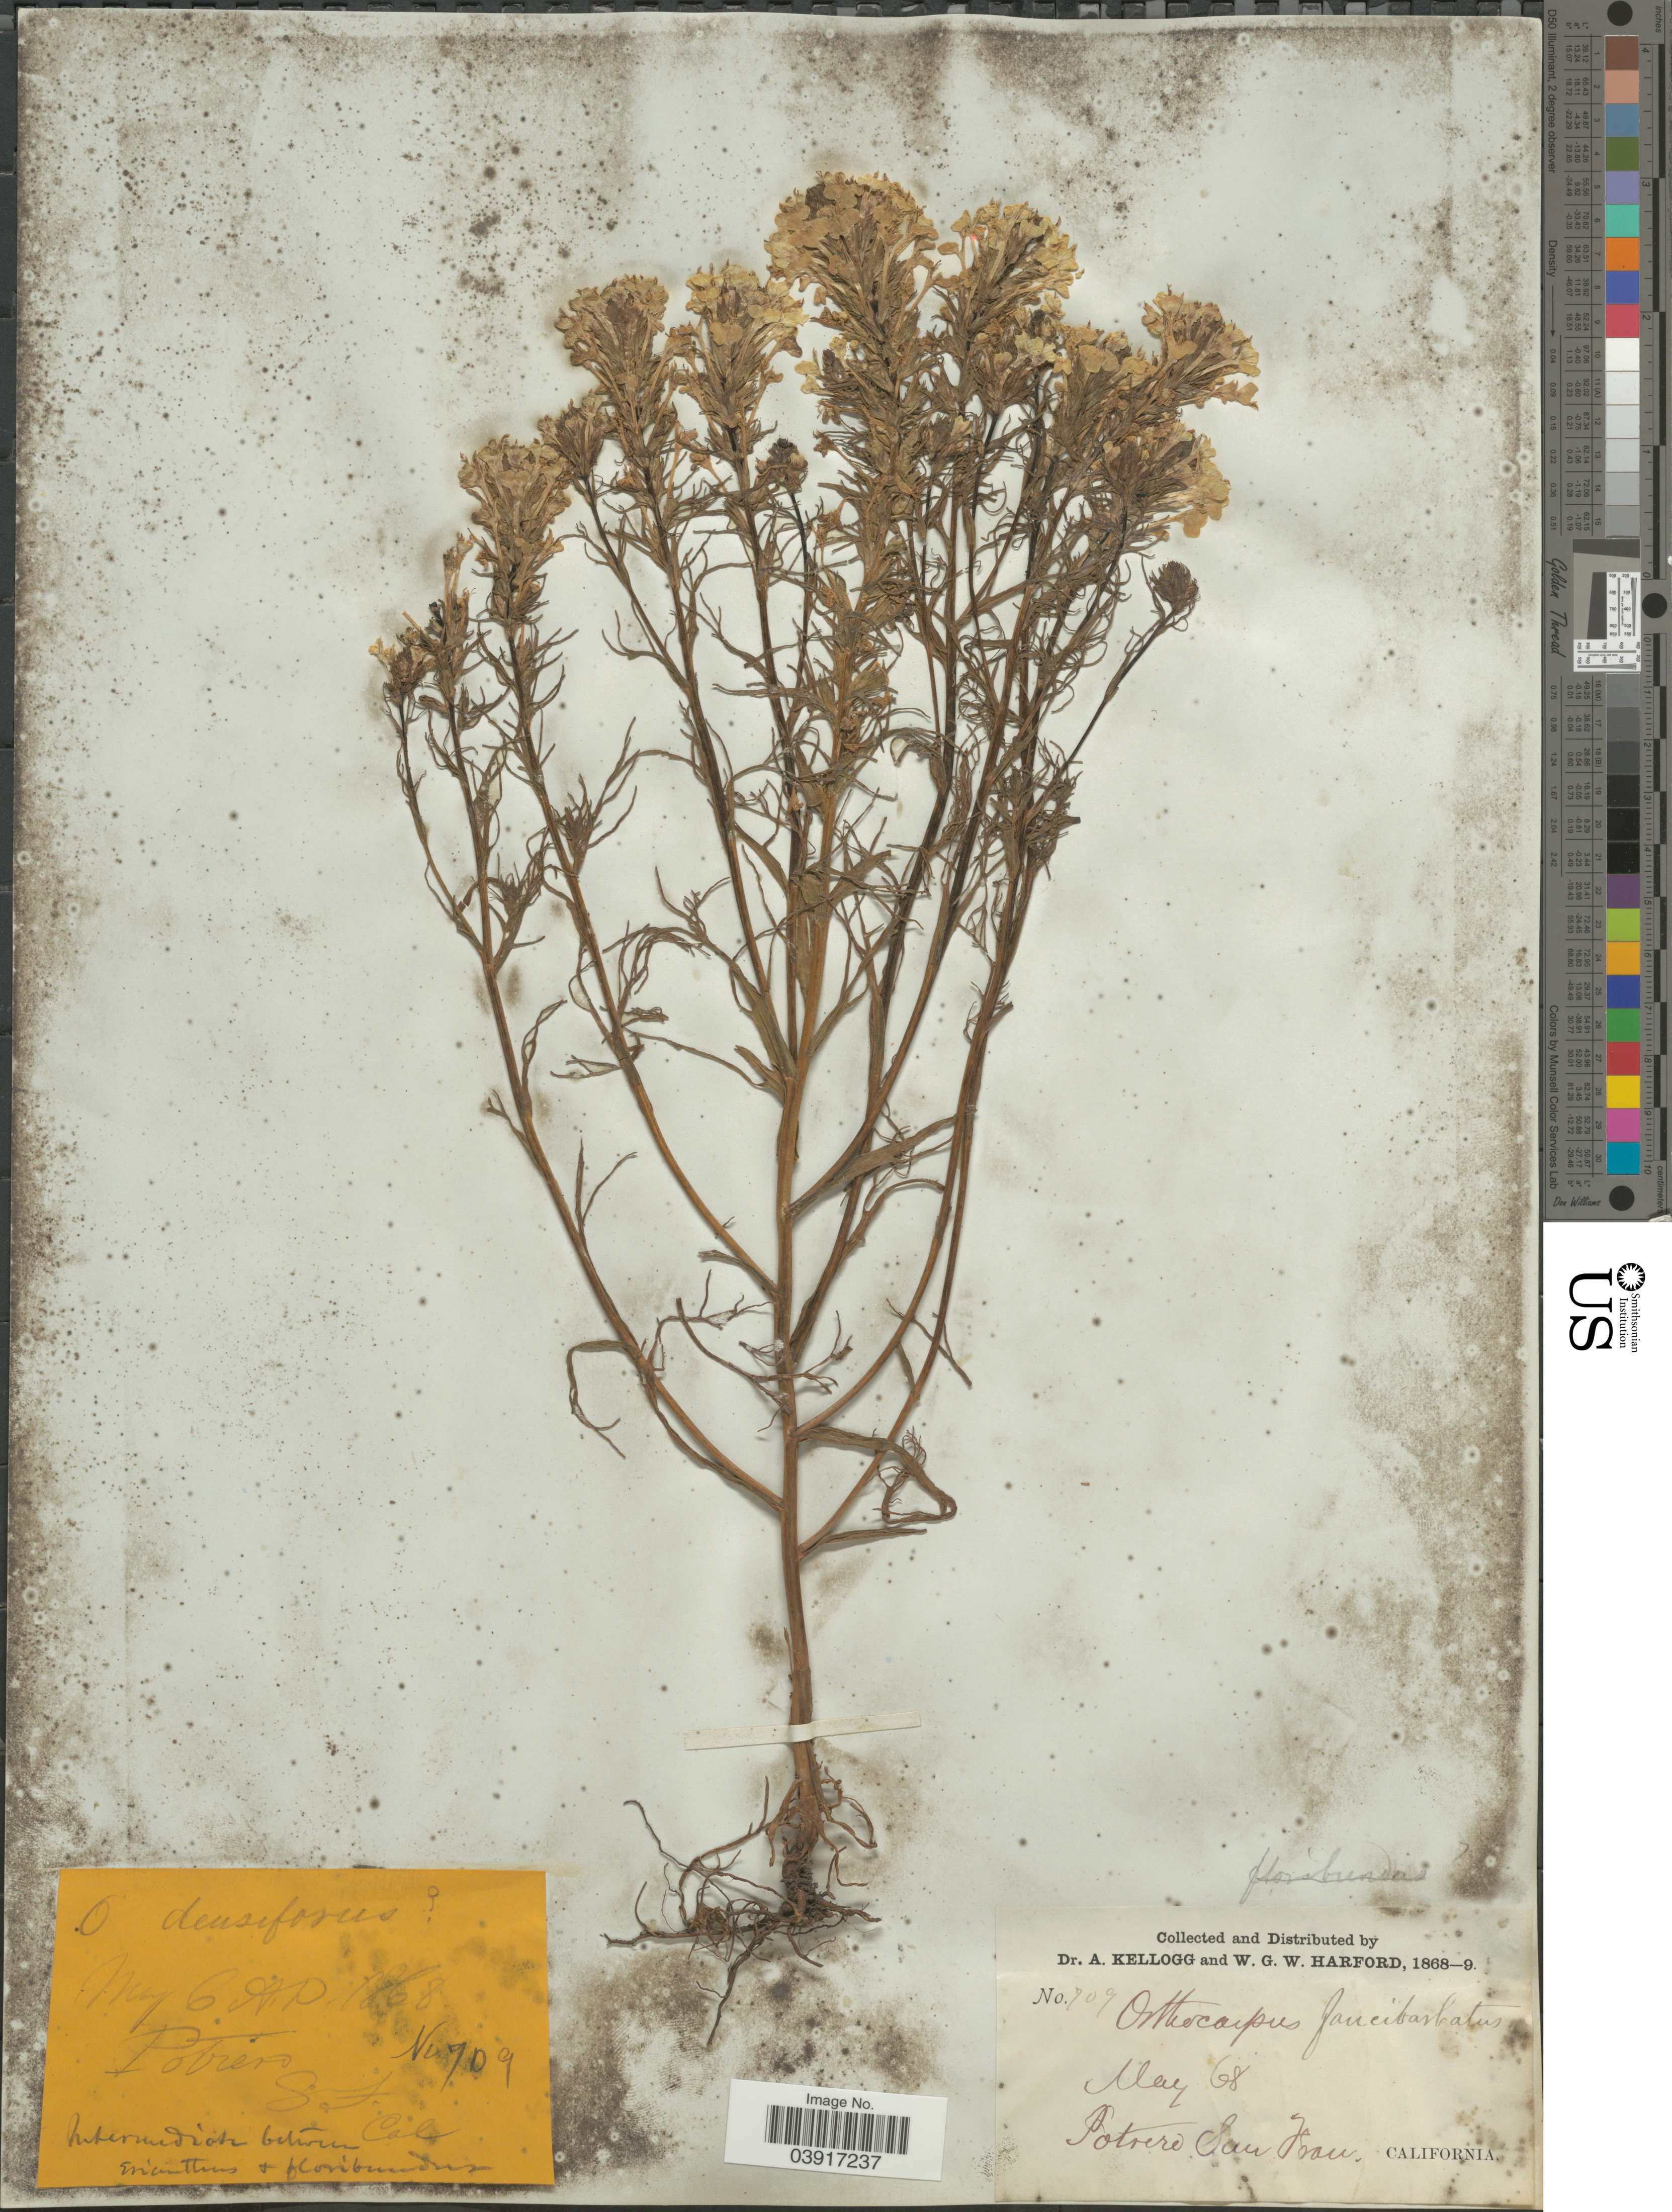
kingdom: Plantae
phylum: Tracheophyta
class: Magnoliopsida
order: Lamiales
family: Orobanchaceae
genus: Orthocarpus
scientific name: Orthocarpus faucibarbatus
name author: A. Gray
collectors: A. Kellogg & W. G. W. Harford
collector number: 709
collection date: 1868-05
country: United States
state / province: California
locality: Potrero San Fran.